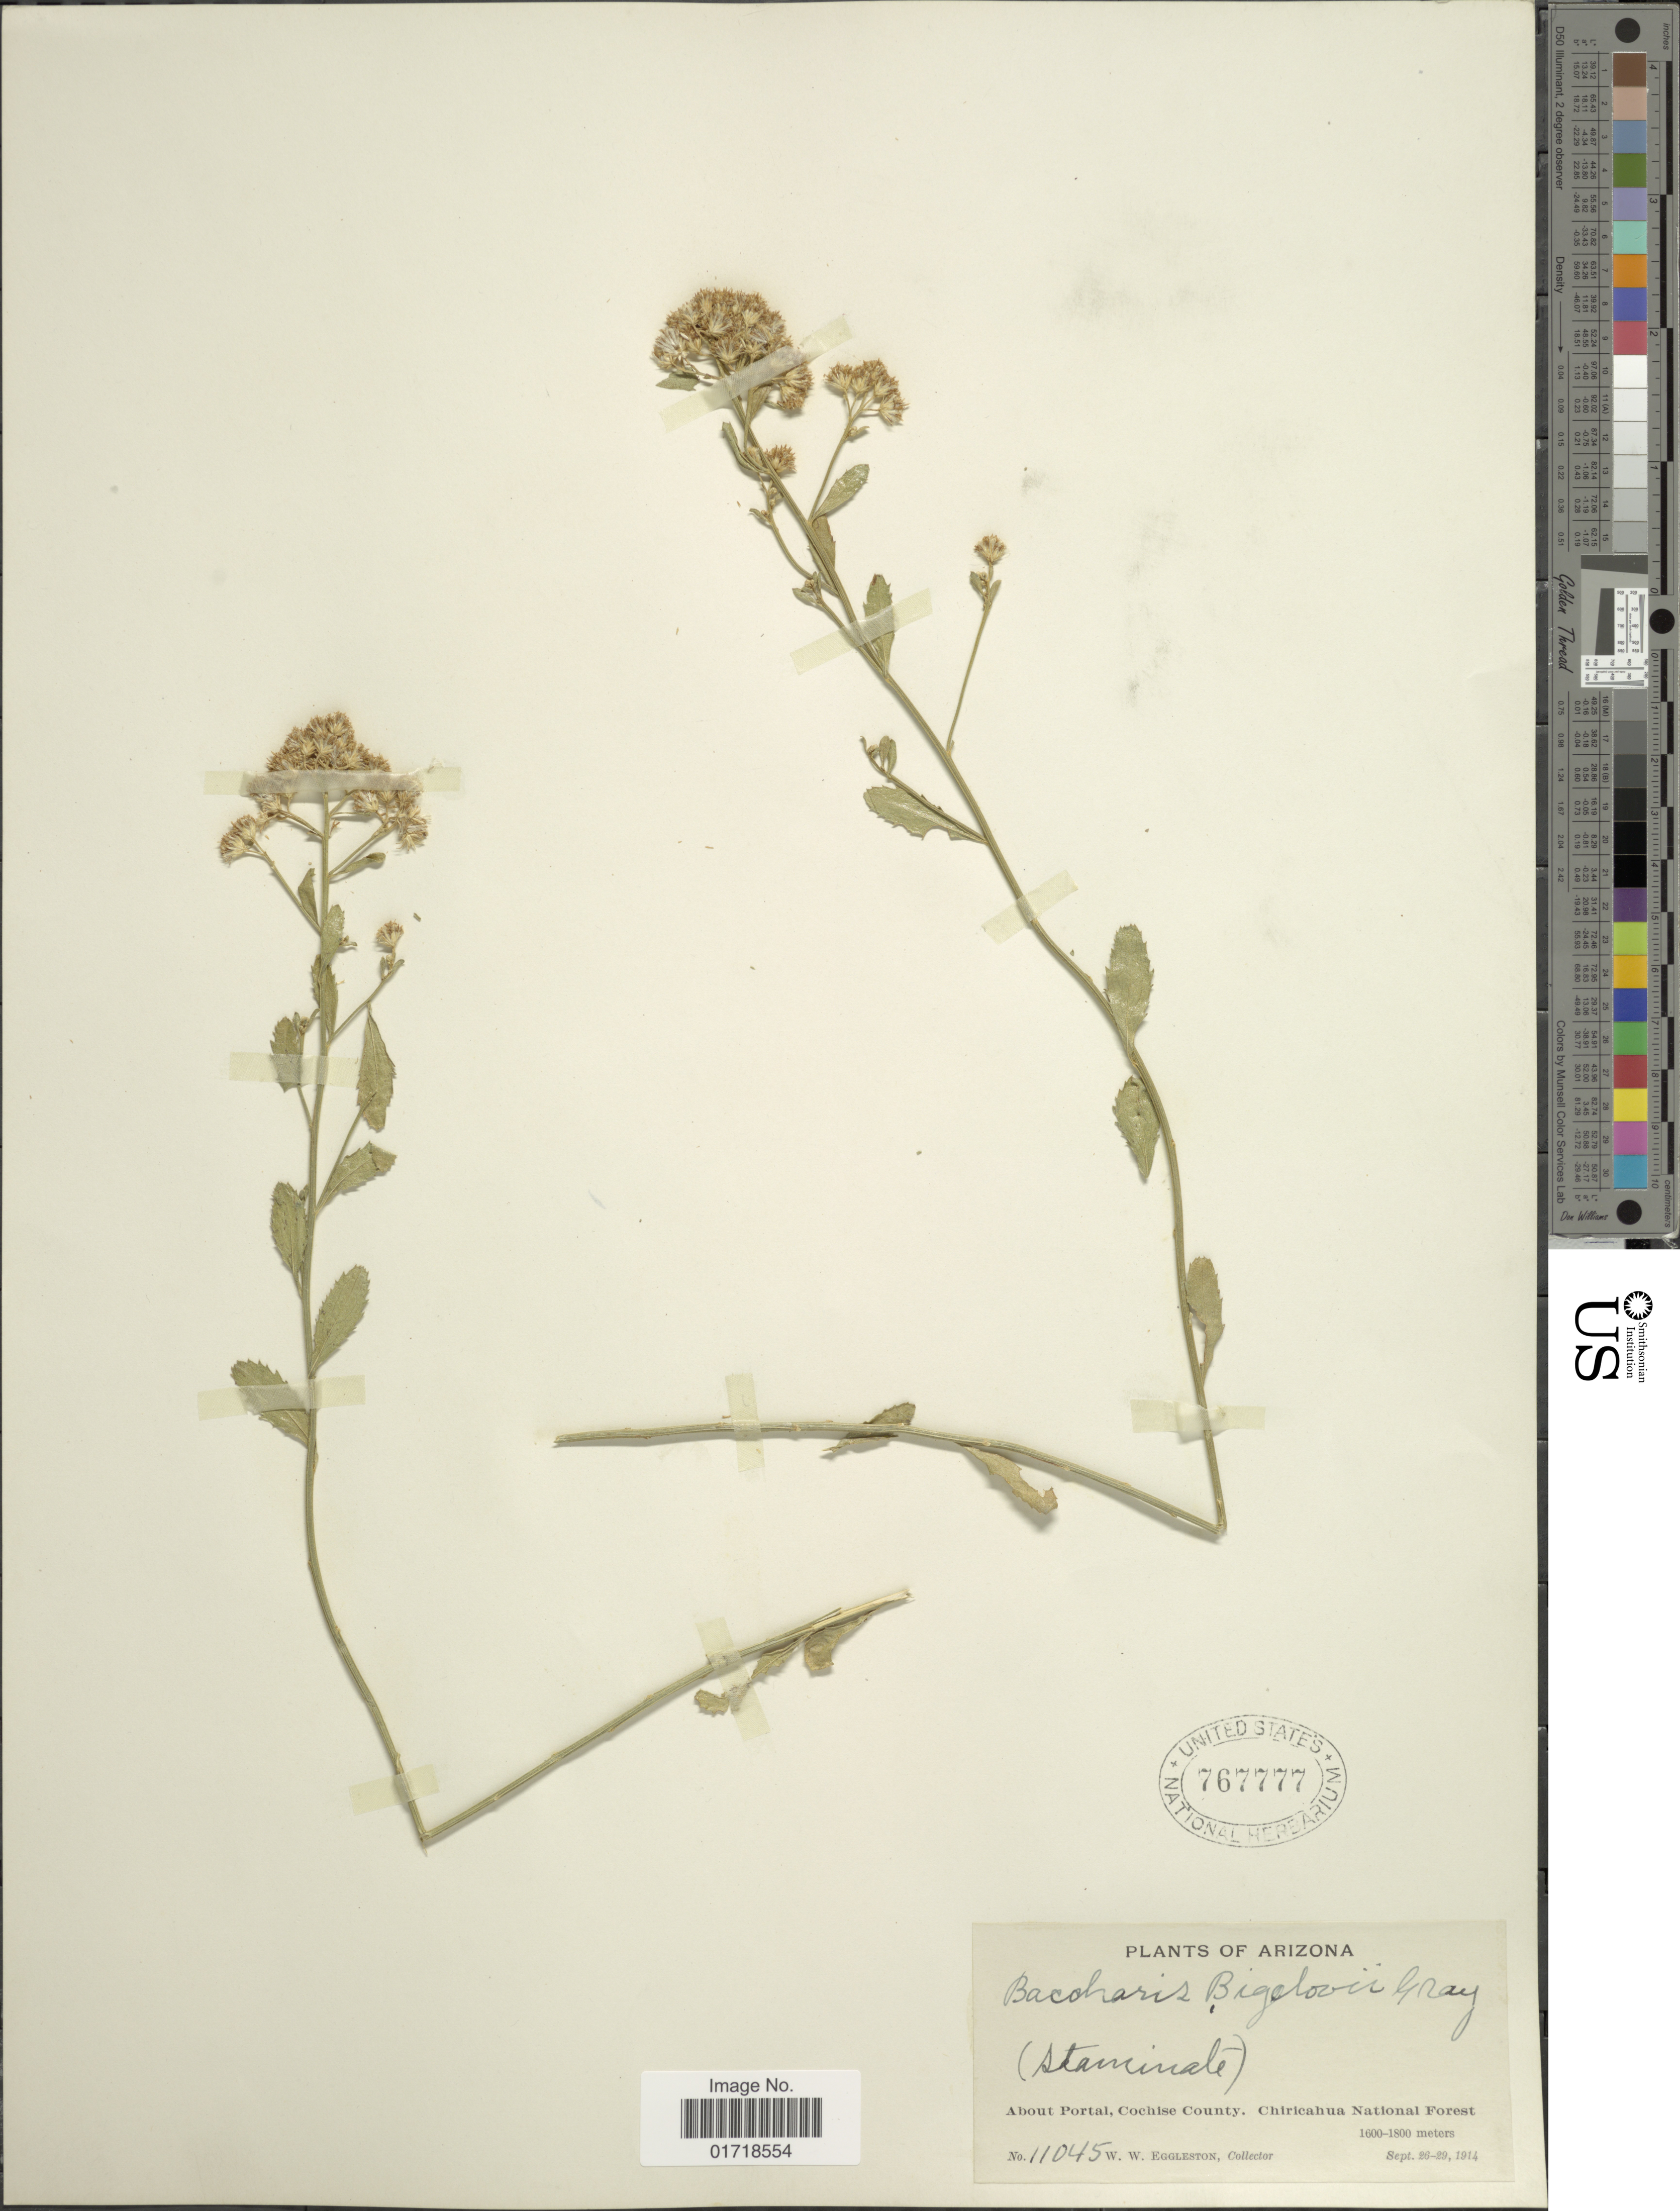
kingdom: Plantae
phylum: Tracheophyta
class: Magnoliopsida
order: Asterales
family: Asteraceae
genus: Baccharis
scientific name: Baccharis bigelovii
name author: A. Gray in Torr.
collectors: W. W. Eggleston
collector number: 11045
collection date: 1914-09-26/1914-09-29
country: United States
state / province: Arizona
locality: About Portal, Cochise County, Chiricahua National Forest.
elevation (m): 1600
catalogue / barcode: US 767777